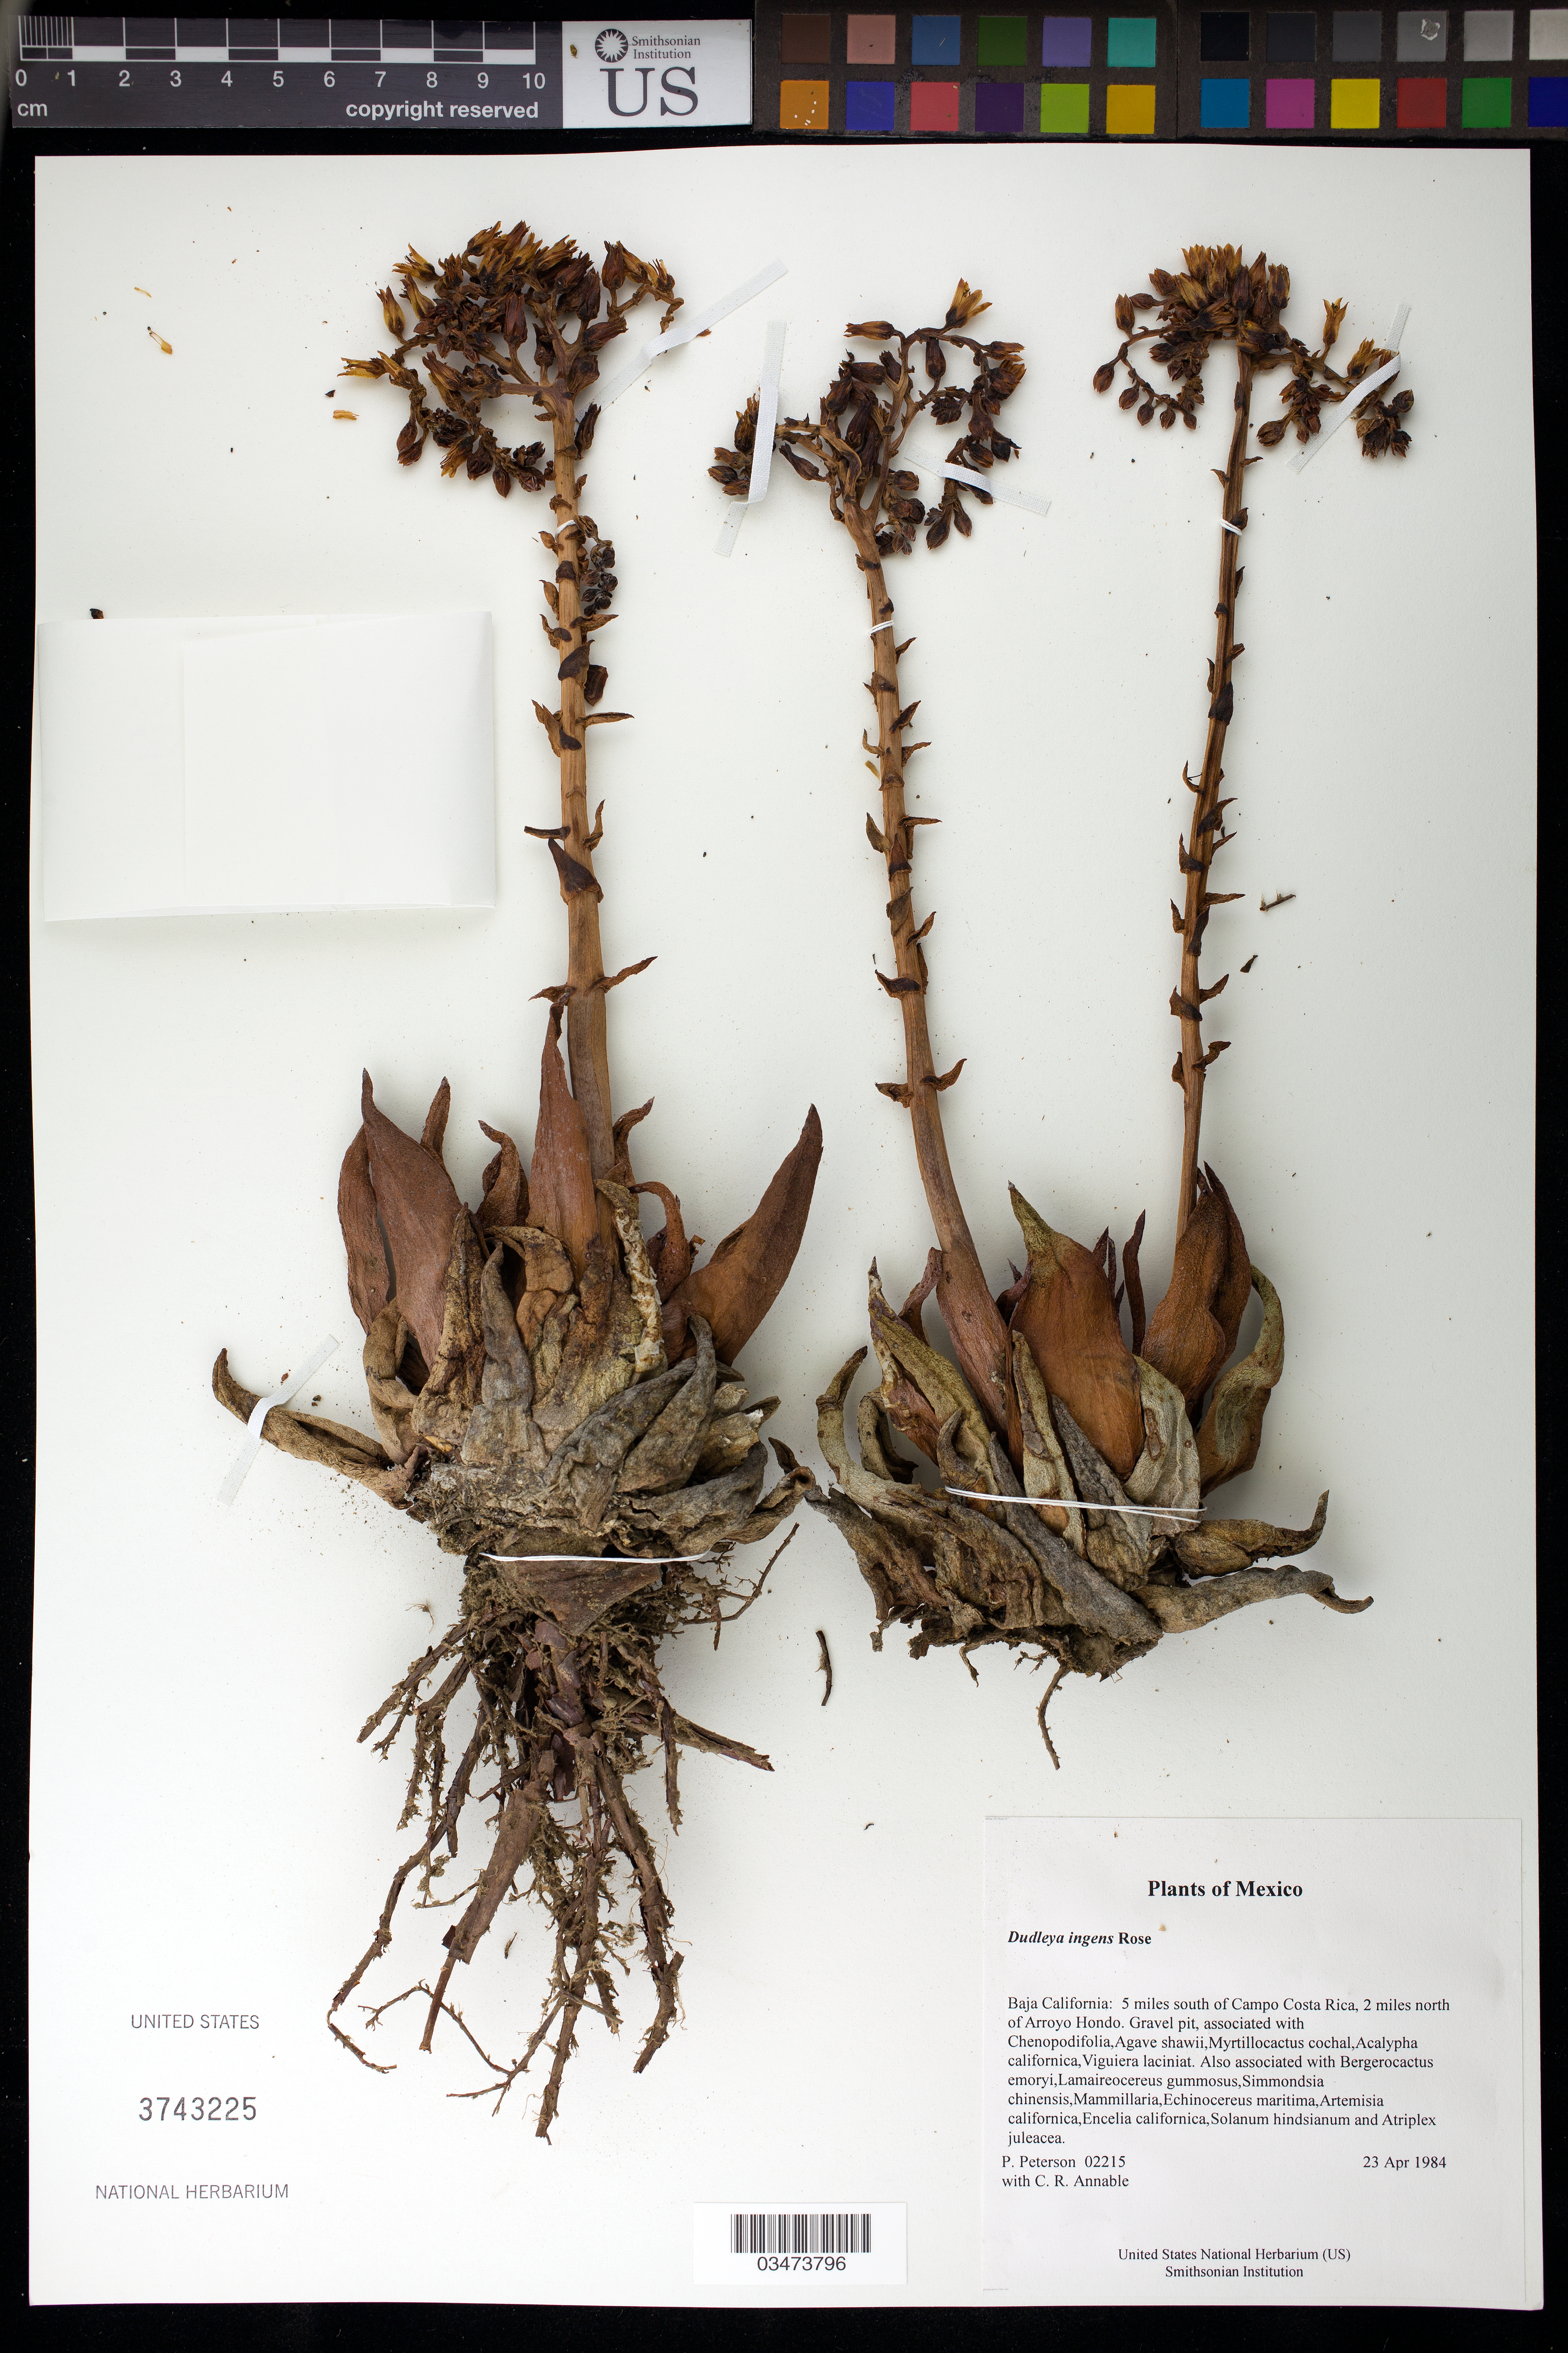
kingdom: Plantae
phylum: Tracheophyta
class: Magnoliopsida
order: Saxifragales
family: Crassulaceae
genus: Dudleya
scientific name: Dudleya ingens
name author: Rose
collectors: P. M. Peterson & C. R. Annable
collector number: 02215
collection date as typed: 23 Apr 1984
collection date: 1984-04-23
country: Mexico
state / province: Baja California Norte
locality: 5 miles south of Campo Costa Rica, 2 miles north of Arroyo Hondo.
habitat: Gravel pit, associated with Chenopodifolia,Agave shawii,Myrtillocactus cochal,Acalypha californica,Viguiera laciniat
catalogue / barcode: US 3743225